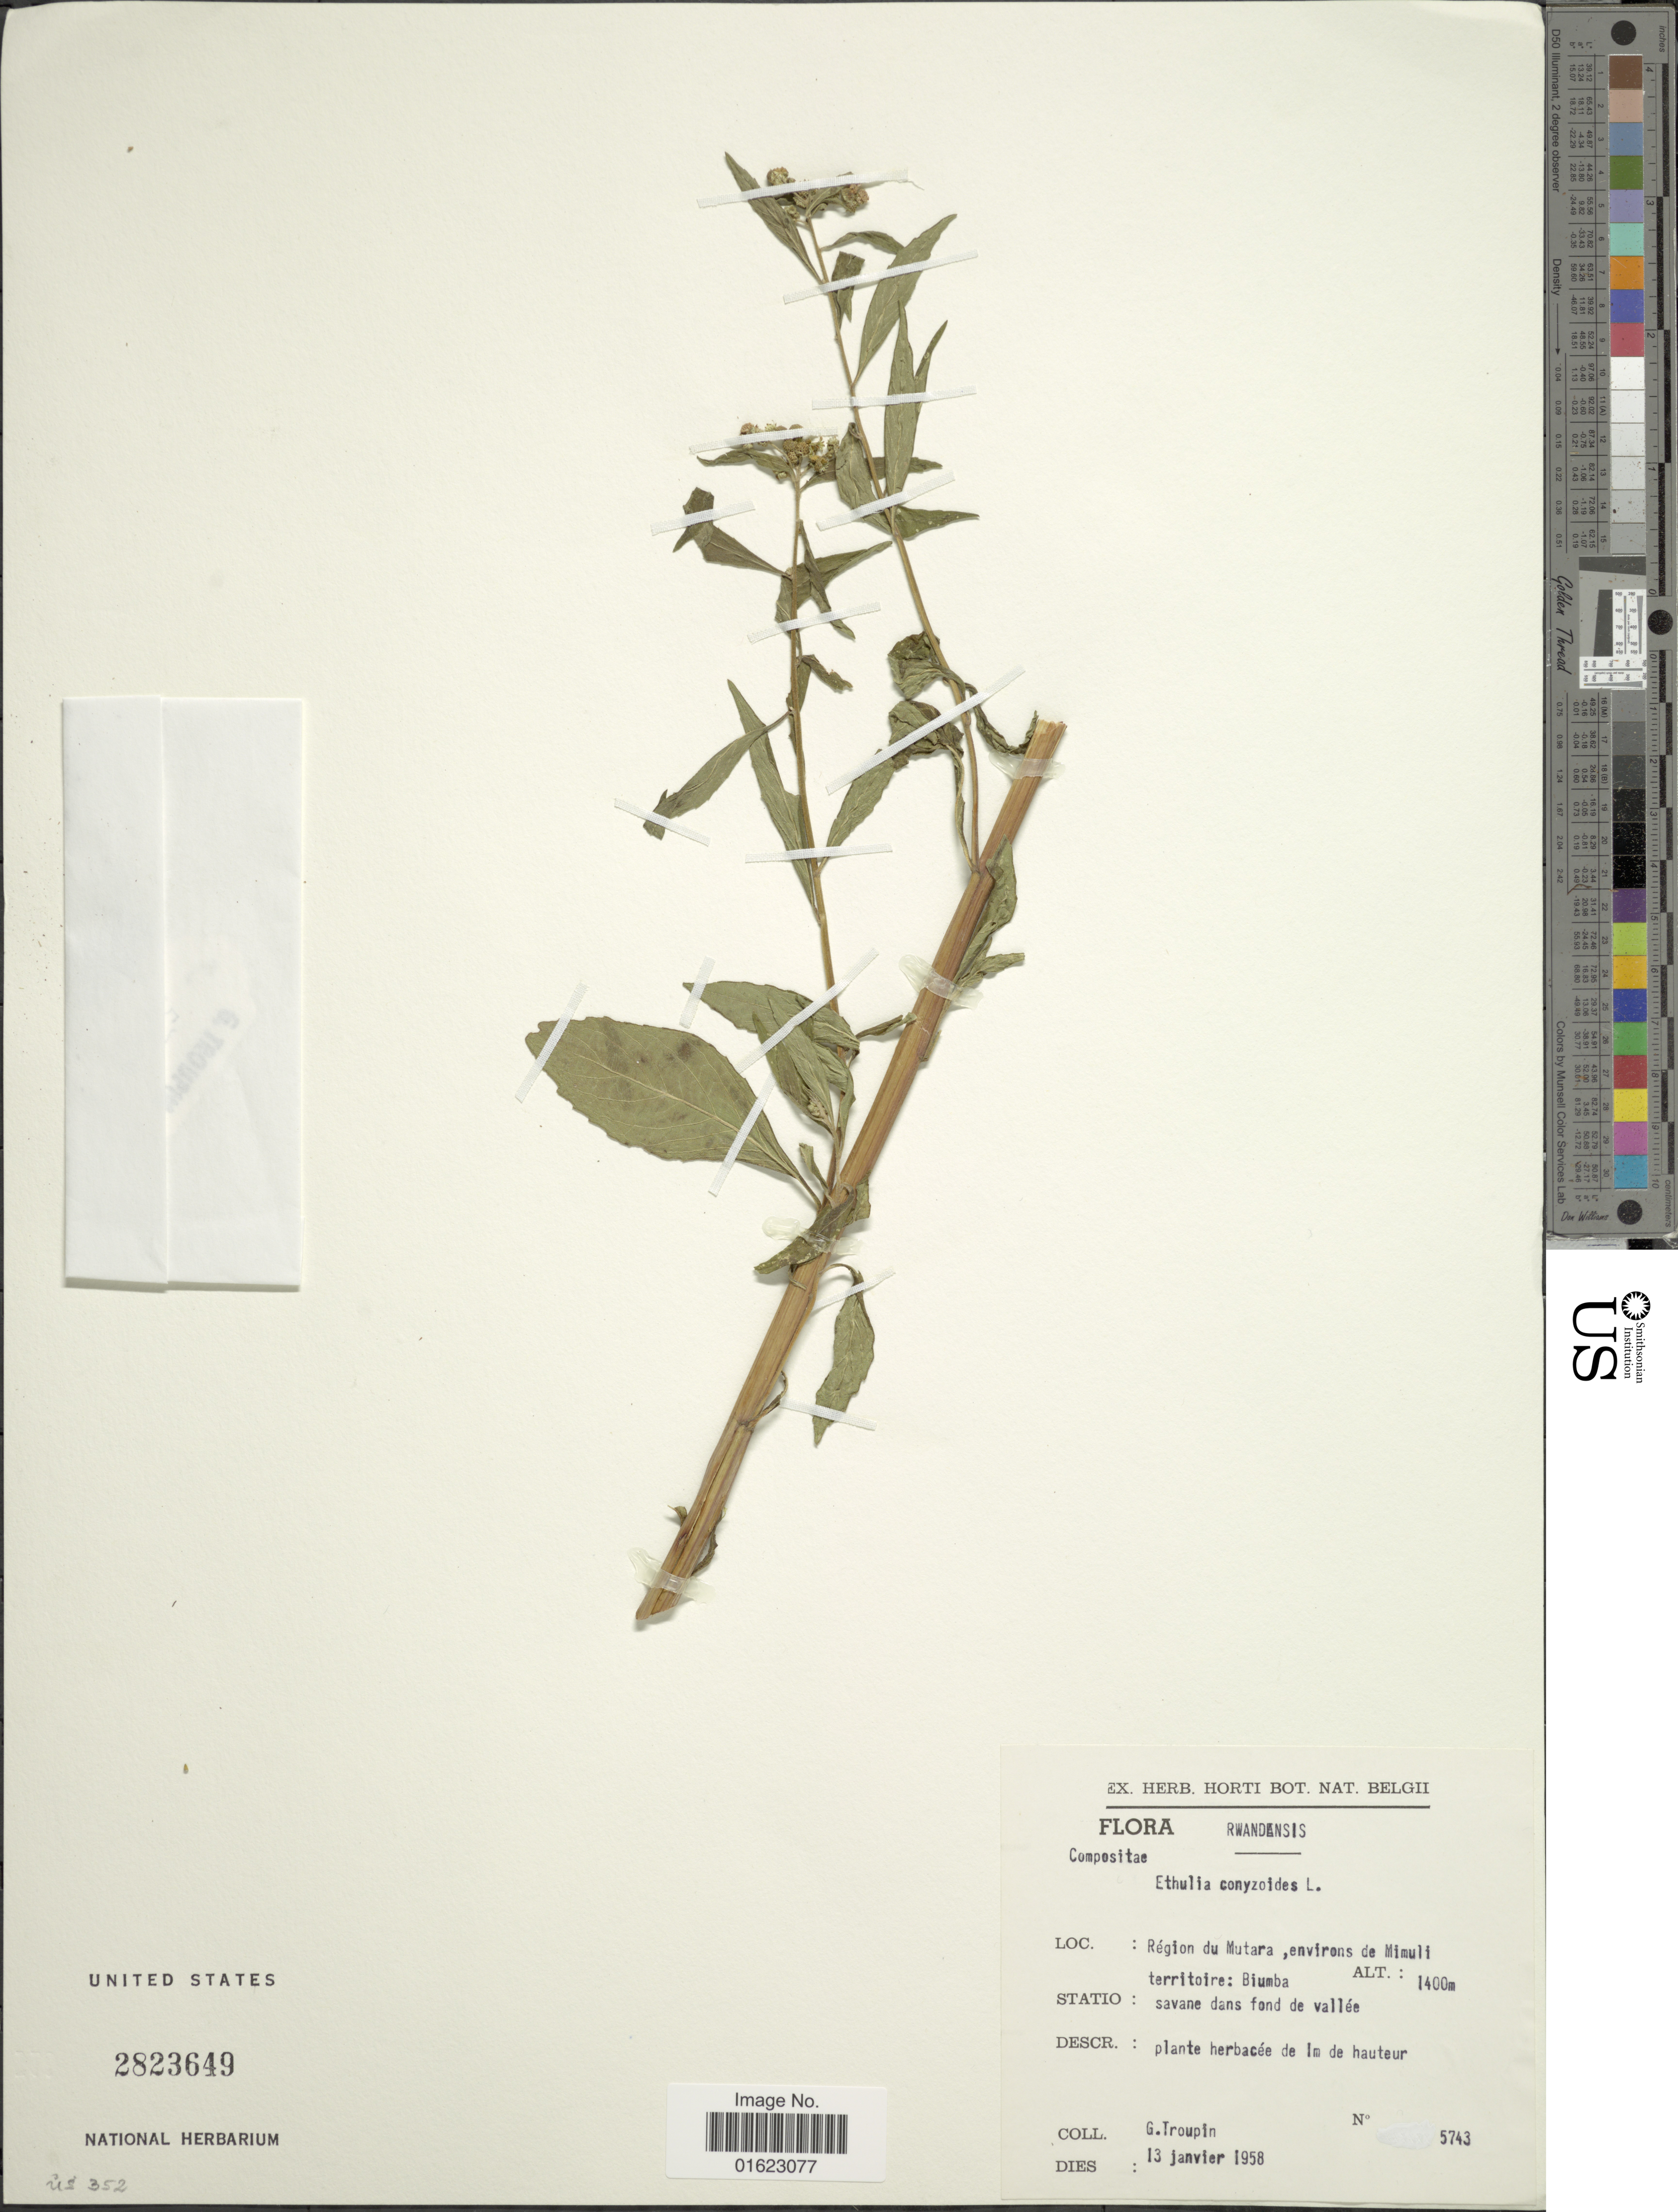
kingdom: Plantae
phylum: Tracheophyta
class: Magnoliopsida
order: Asterales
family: Asteraceae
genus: Ethulia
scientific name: Ethulia conyzoides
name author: L. f.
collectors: G. Troupin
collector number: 5743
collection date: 1958-01-13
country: Rwanda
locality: Rwandensis, Regio du Mutara, environs de Mimuli territoire : Biumba. Savane dans fonde vallee.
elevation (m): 1400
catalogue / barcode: US 2823649